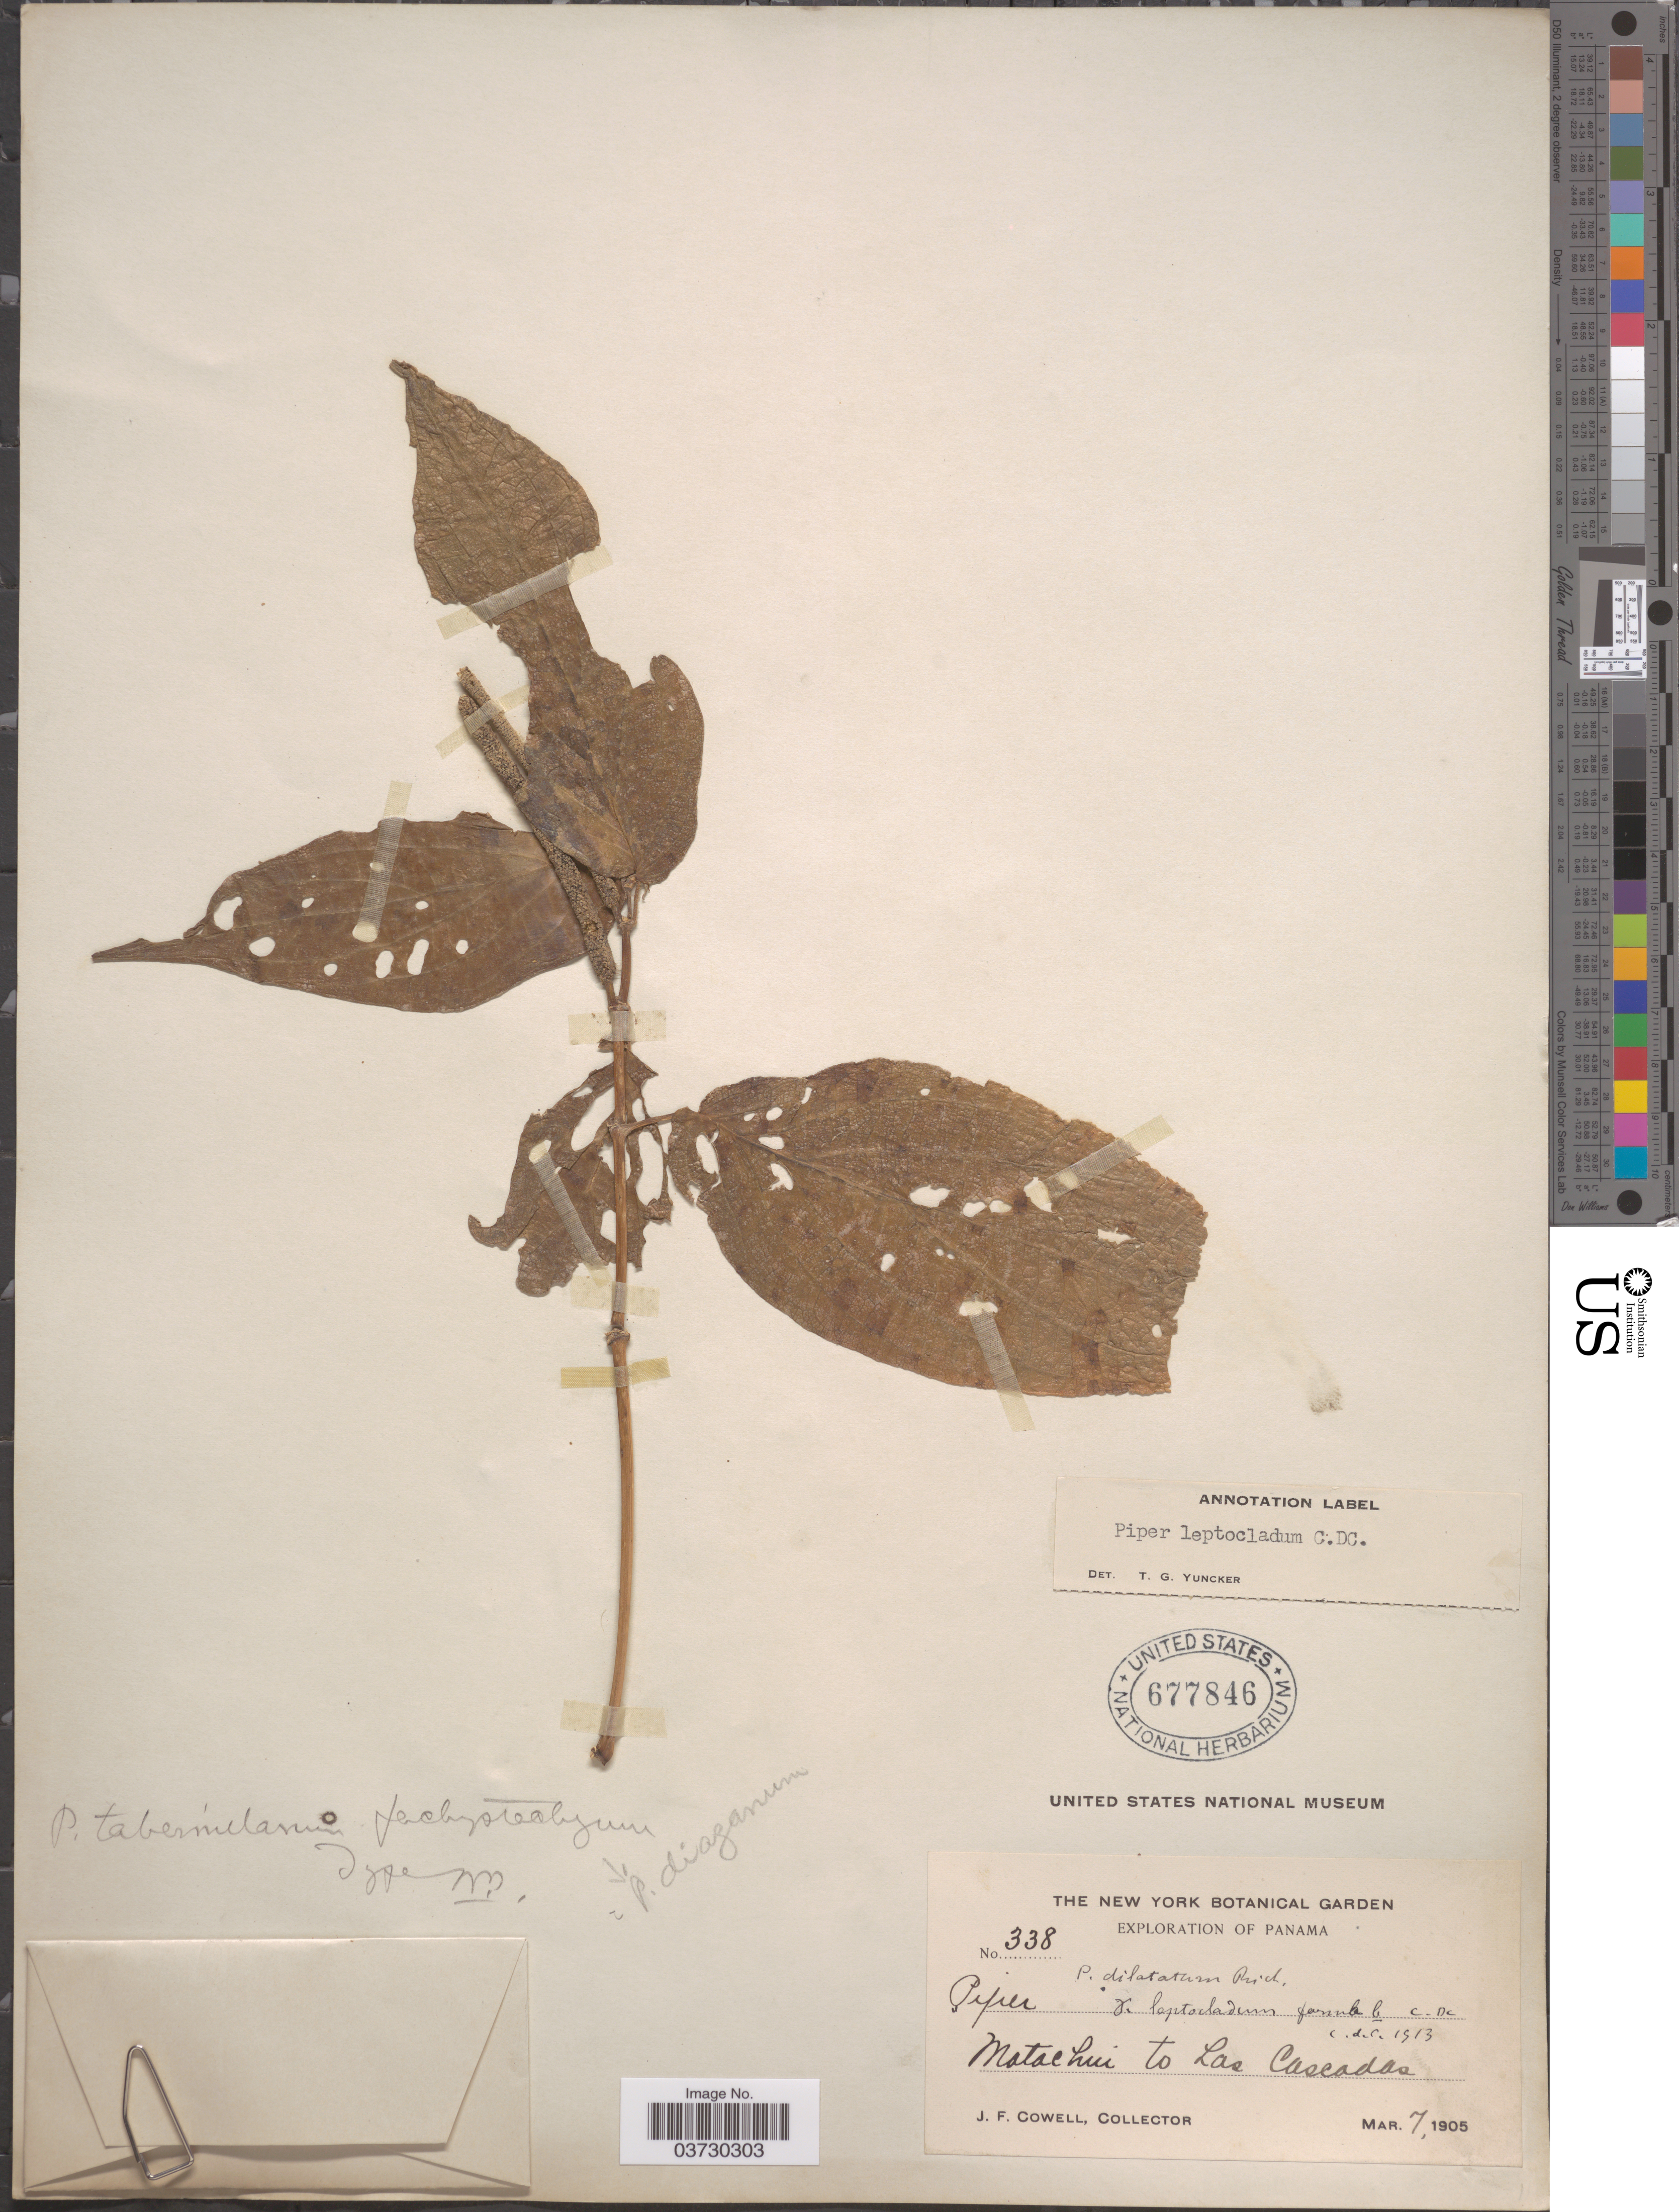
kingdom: Plantae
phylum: Tracheophyta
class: Magnoliopsida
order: Piperales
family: Piperaceae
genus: Piper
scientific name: Piper leptocladum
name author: C. DC.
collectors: J. F. Cowell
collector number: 338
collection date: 1905-03-07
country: Panama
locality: Matachui to Las Cascadas.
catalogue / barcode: US 677846